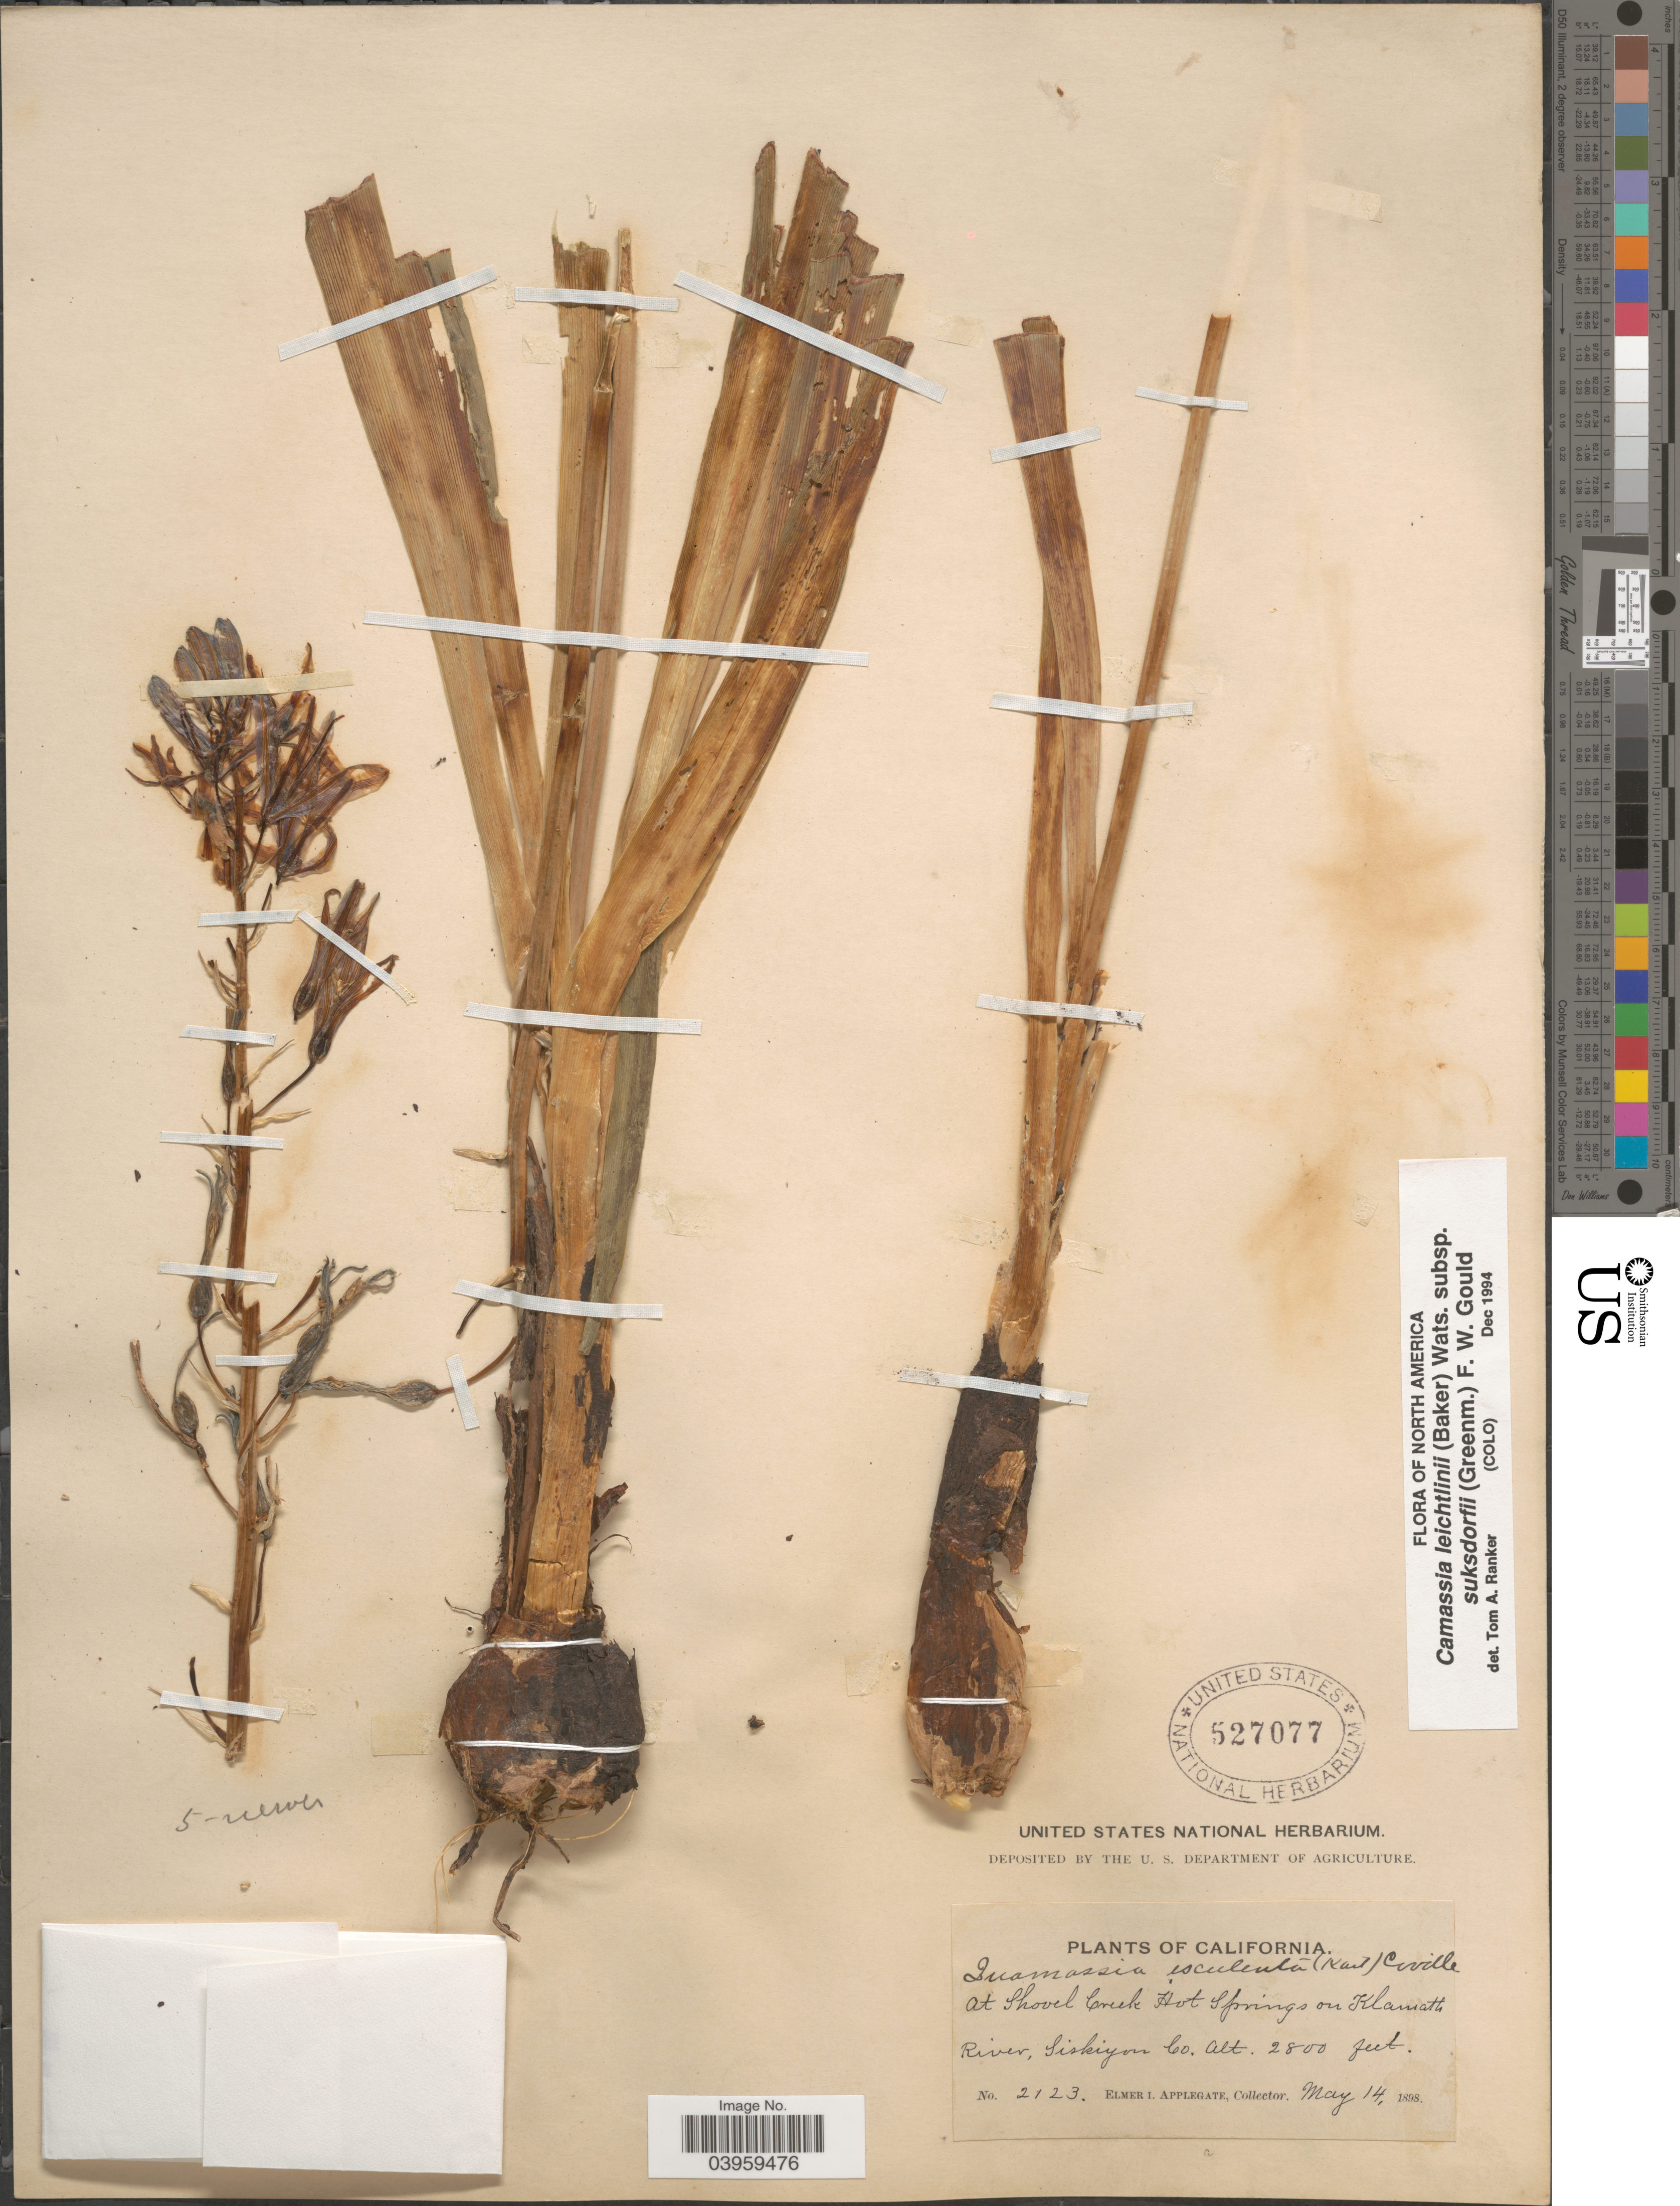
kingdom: Plantae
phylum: Tracheophyta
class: Liliopsida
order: Asparagales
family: Asparagaceae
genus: Camassia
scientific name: Camassia leichtlinii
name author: (Baker) S. Watson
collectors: E. I. Applegate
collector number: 2123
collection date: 1898-05-14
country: United States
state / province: California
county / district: Siskiyou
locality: At Shovel Creek Hot Springs on Klamath River, Siskiyou Co.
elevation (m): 853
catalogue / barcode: US 527077